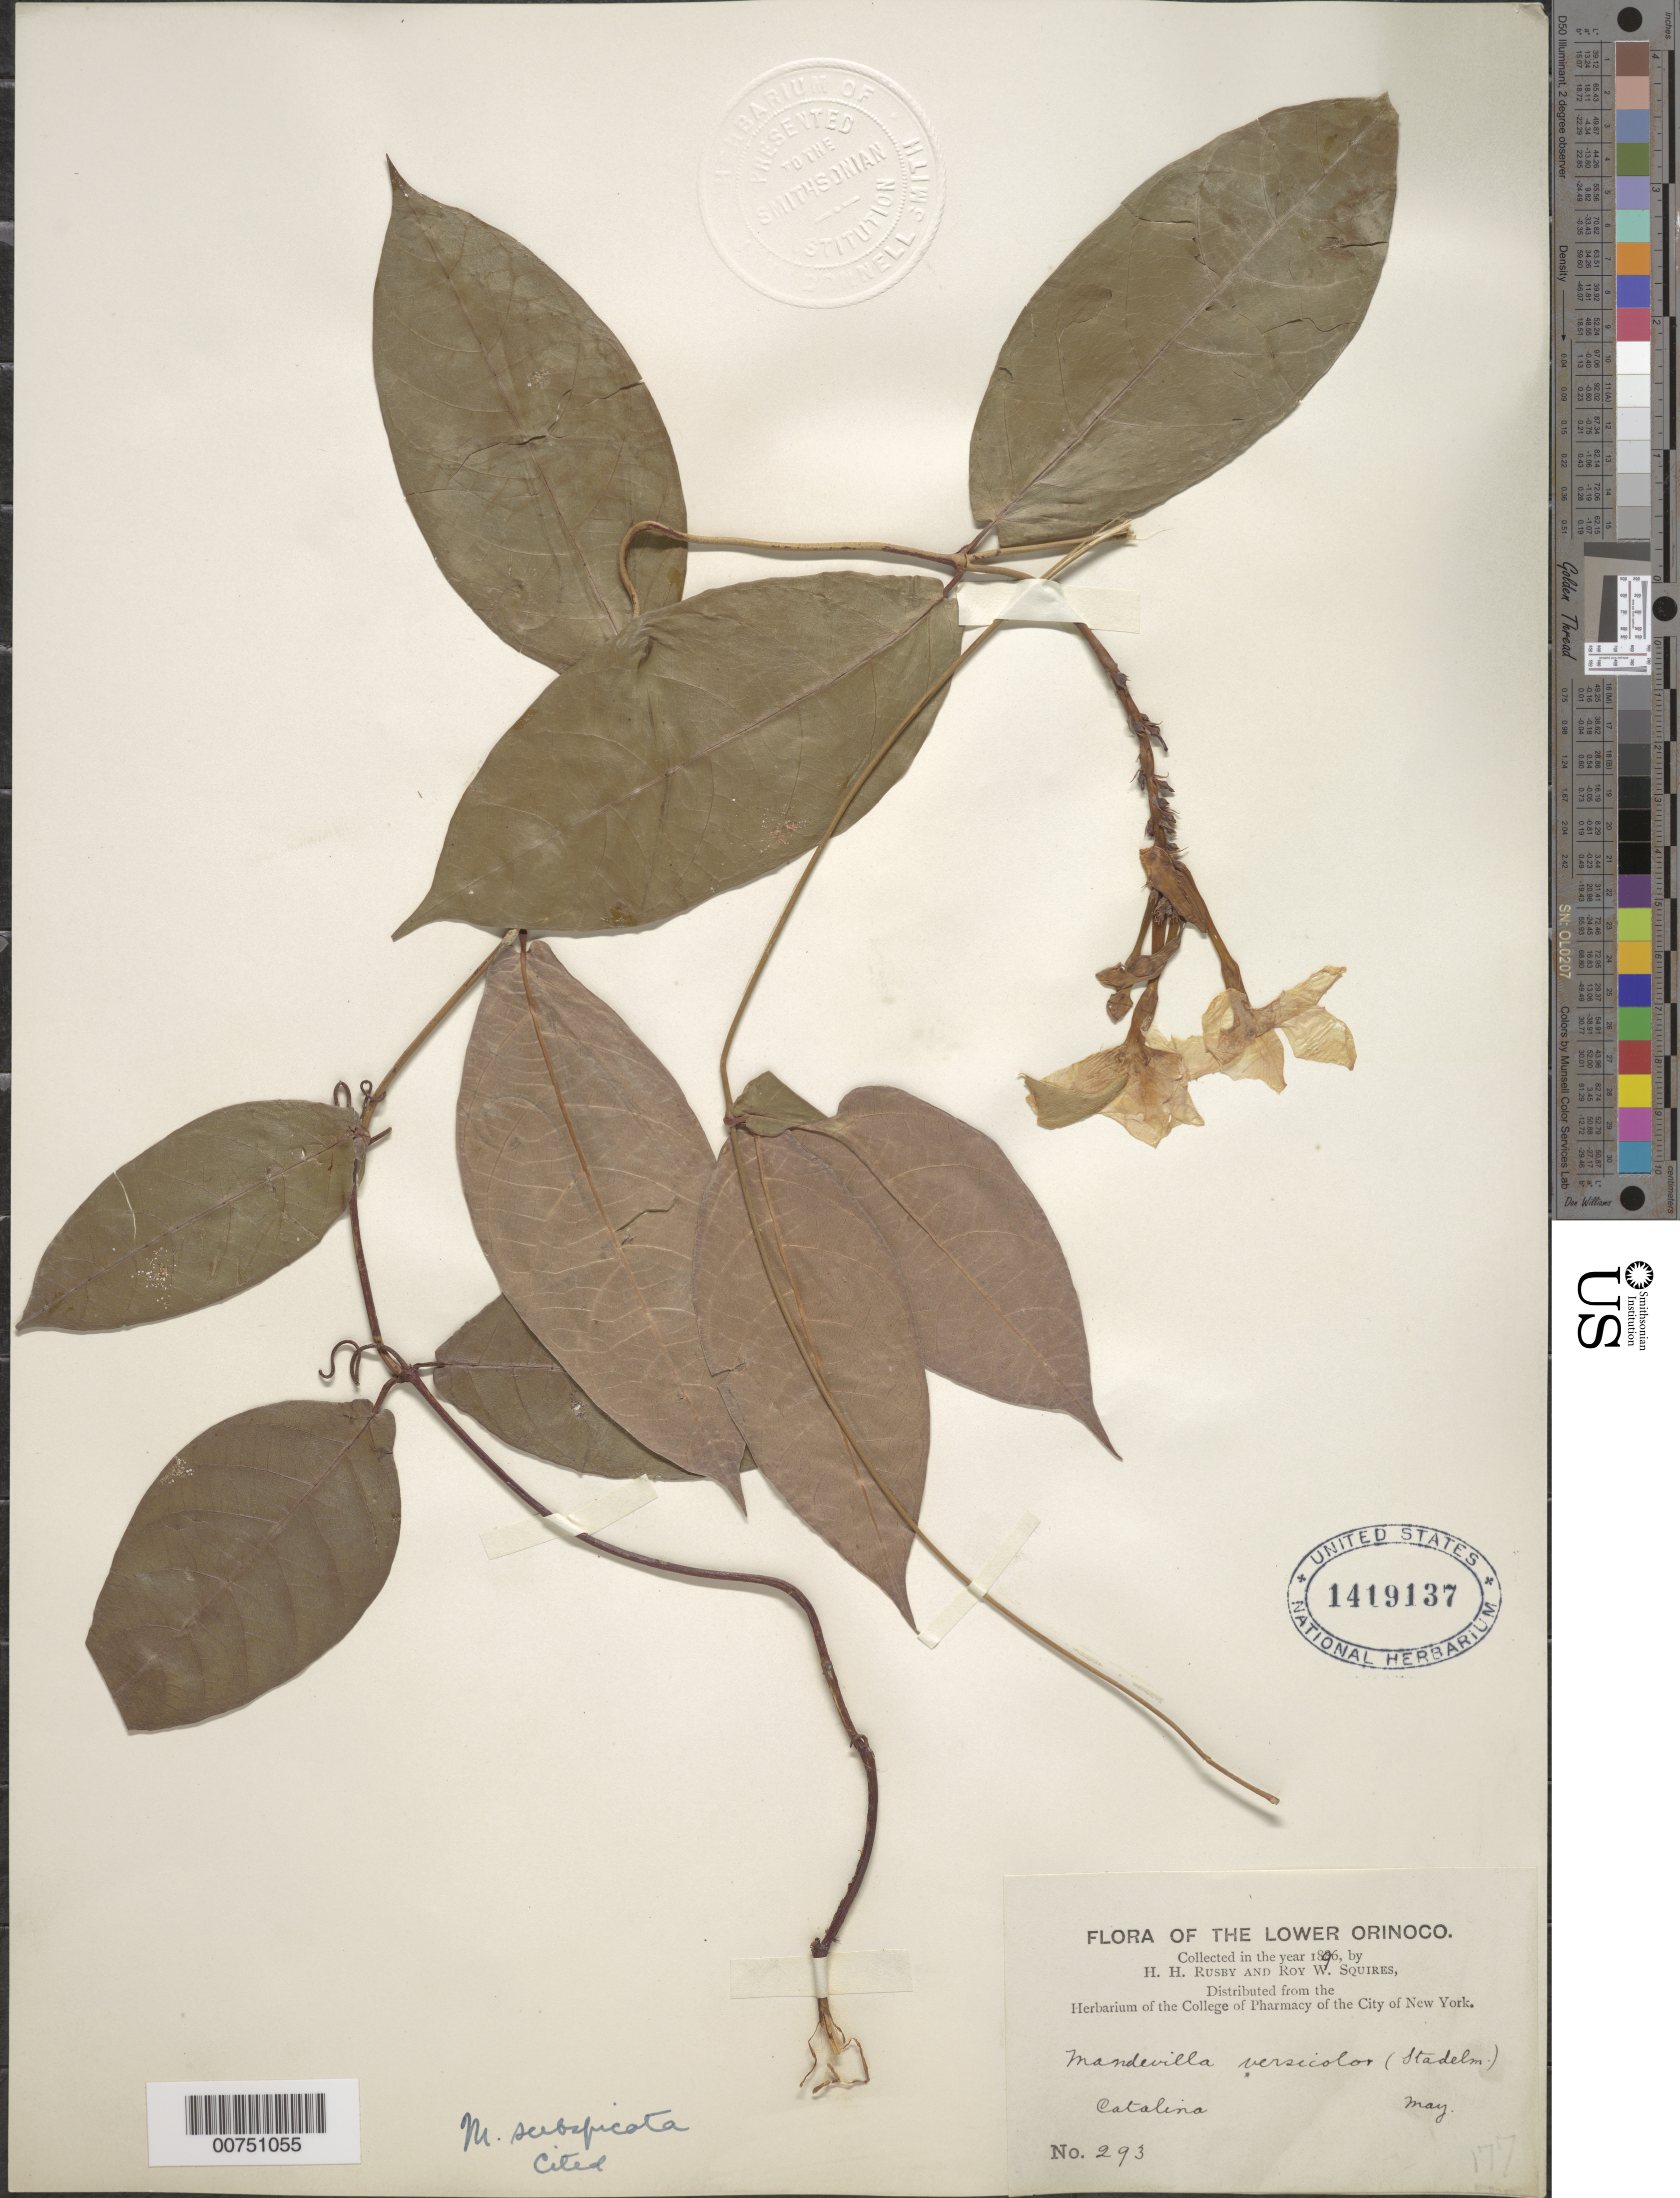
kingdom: Plantae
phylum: Tracheophyta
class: Magnoliopsida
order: Gentianales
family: Apocynaceae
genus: Mandevilla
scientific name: Mandevilla versicolor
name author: Woodson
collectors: H. H. Rusby & R. Squires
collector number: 293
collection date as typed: May 1896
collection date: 1896-05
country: Venezuela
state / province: Delta Amacuro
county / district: Antonio Díaz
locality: Lower Orinoco, Manoa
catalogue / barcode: US 1419137